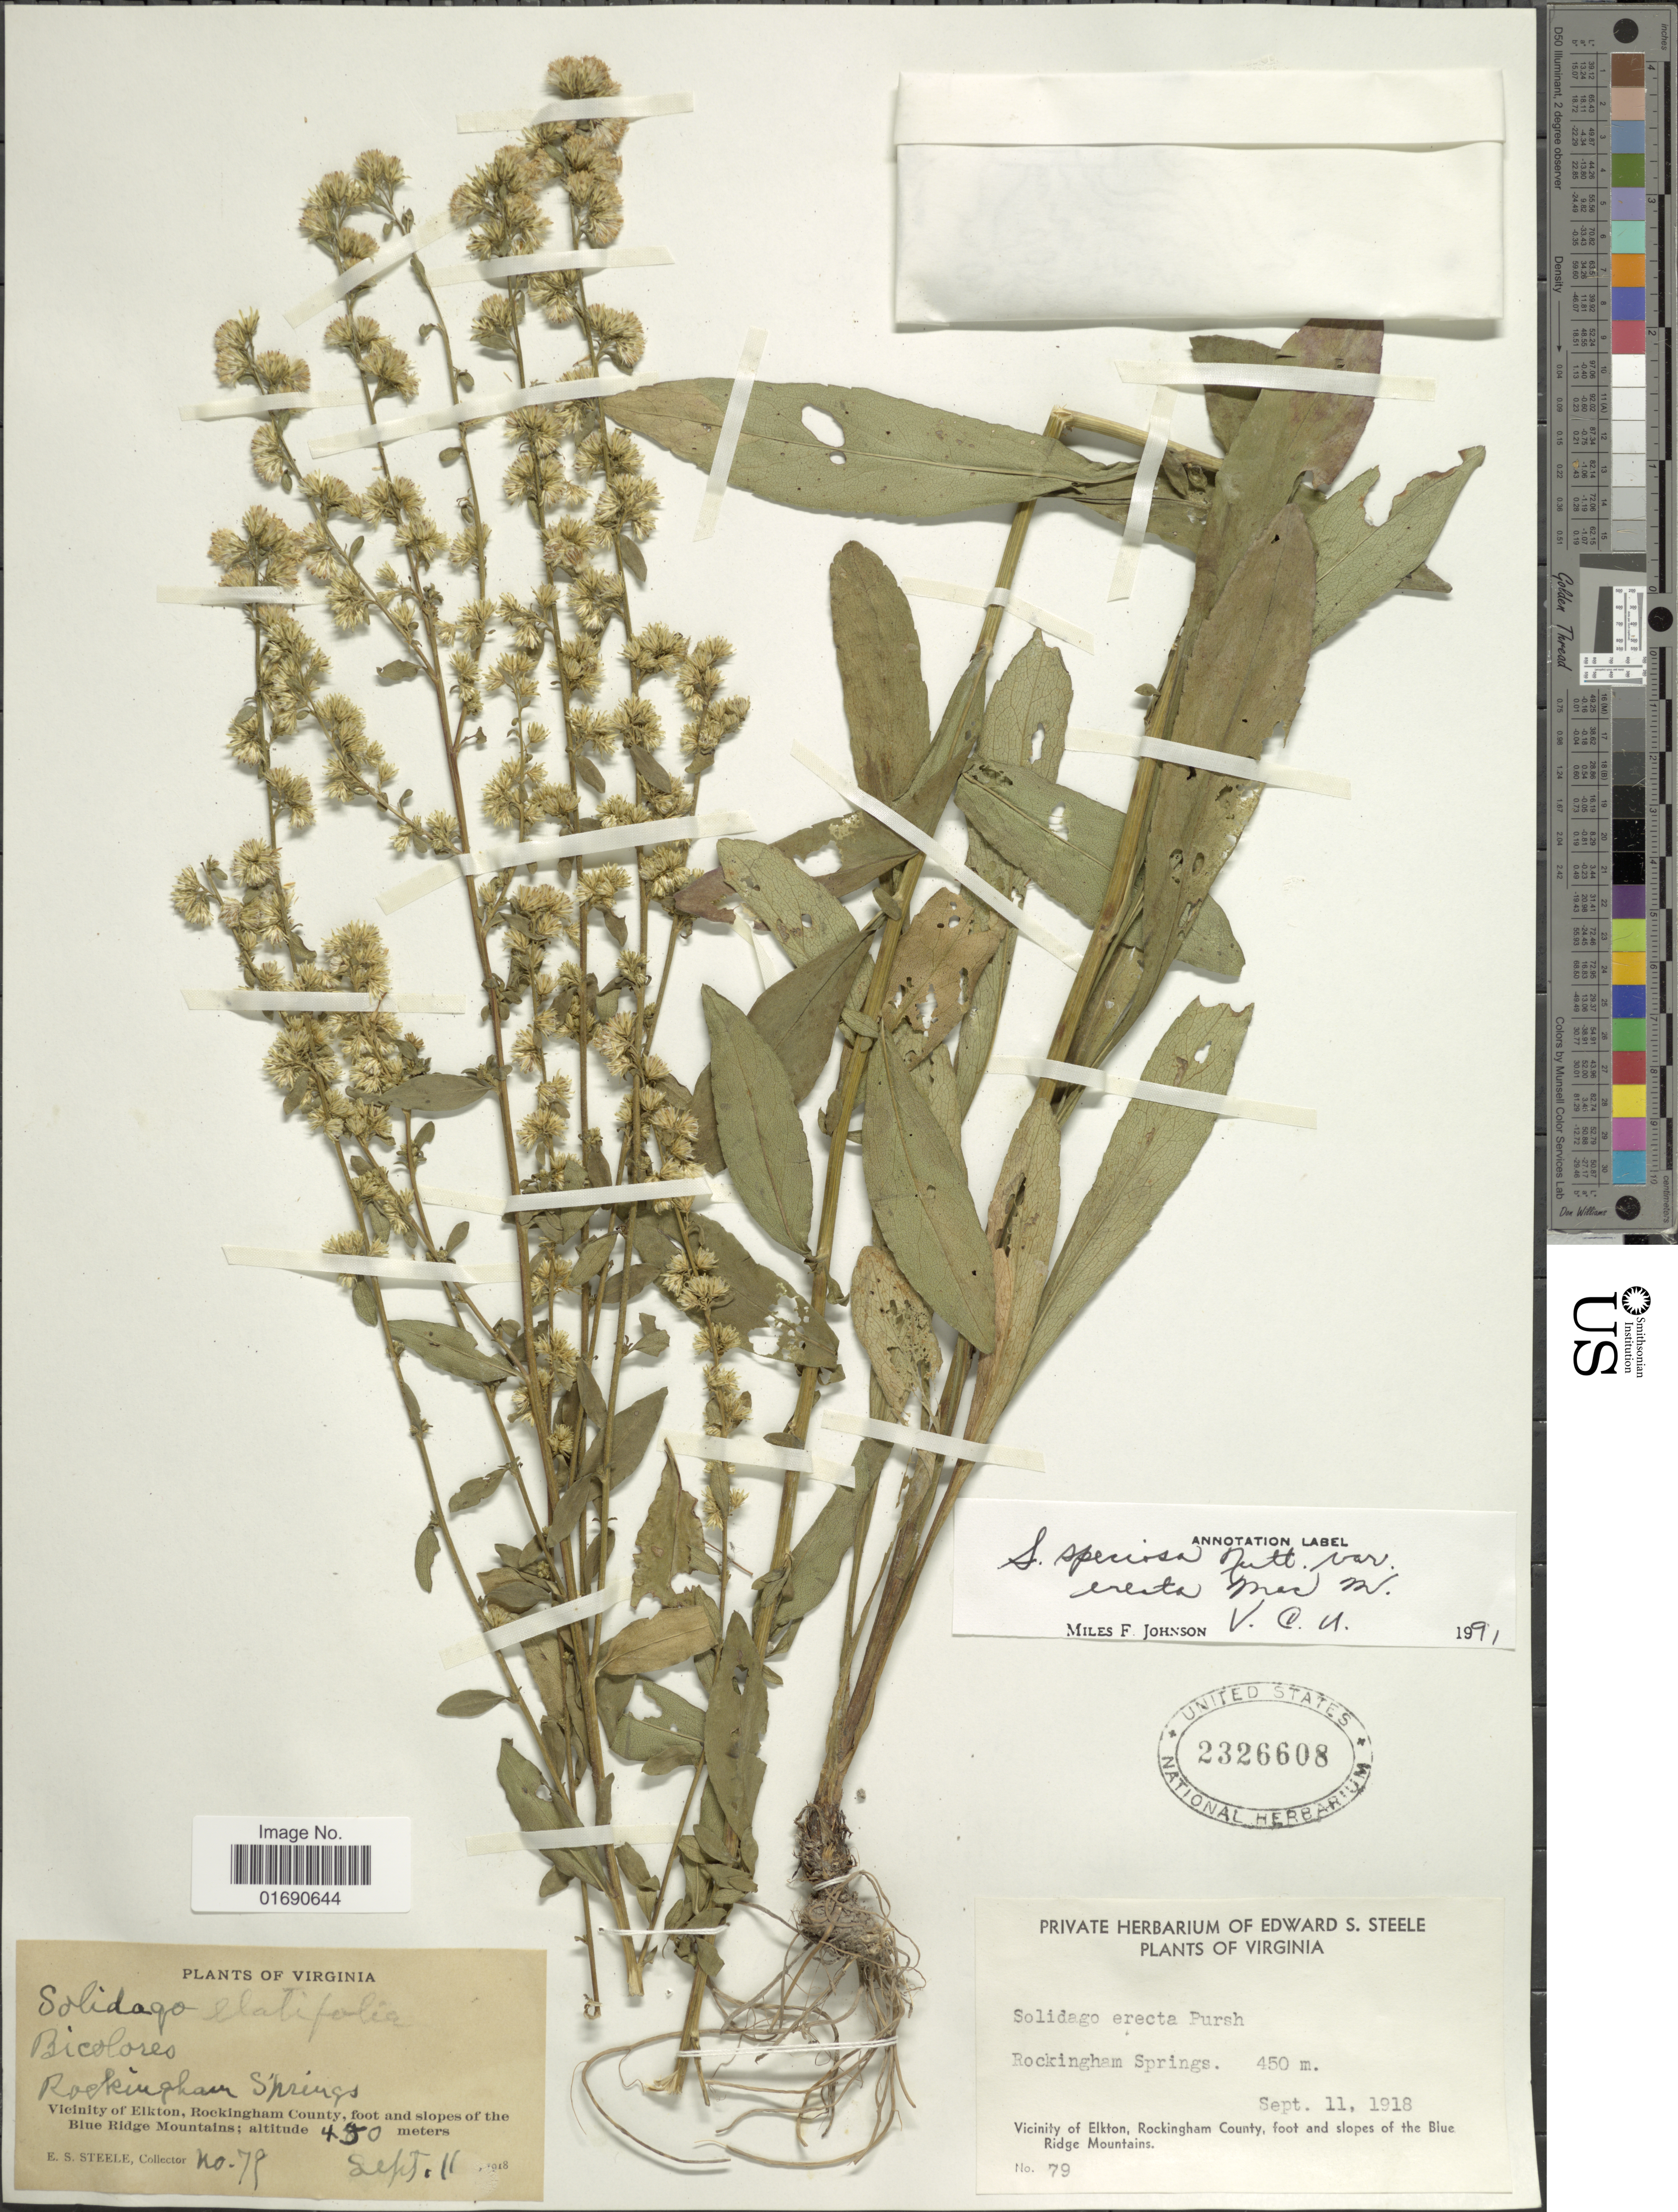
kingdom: Plantae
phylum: Tracheophyta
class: Magnoliopsida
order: Asterales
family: Asteraceae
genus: Solidago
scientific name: Solidago speciosa var. erecta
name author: (Pursh) MacMill.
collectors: E. Steele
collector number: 79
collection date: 1918-09-11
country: United States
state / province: Virginia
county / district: Rockingham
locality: Rockingham Springs, Vicinity of Elkton, foot and slopes of the Blue Ridge Mountains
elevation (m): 450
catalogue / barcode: US 2326608